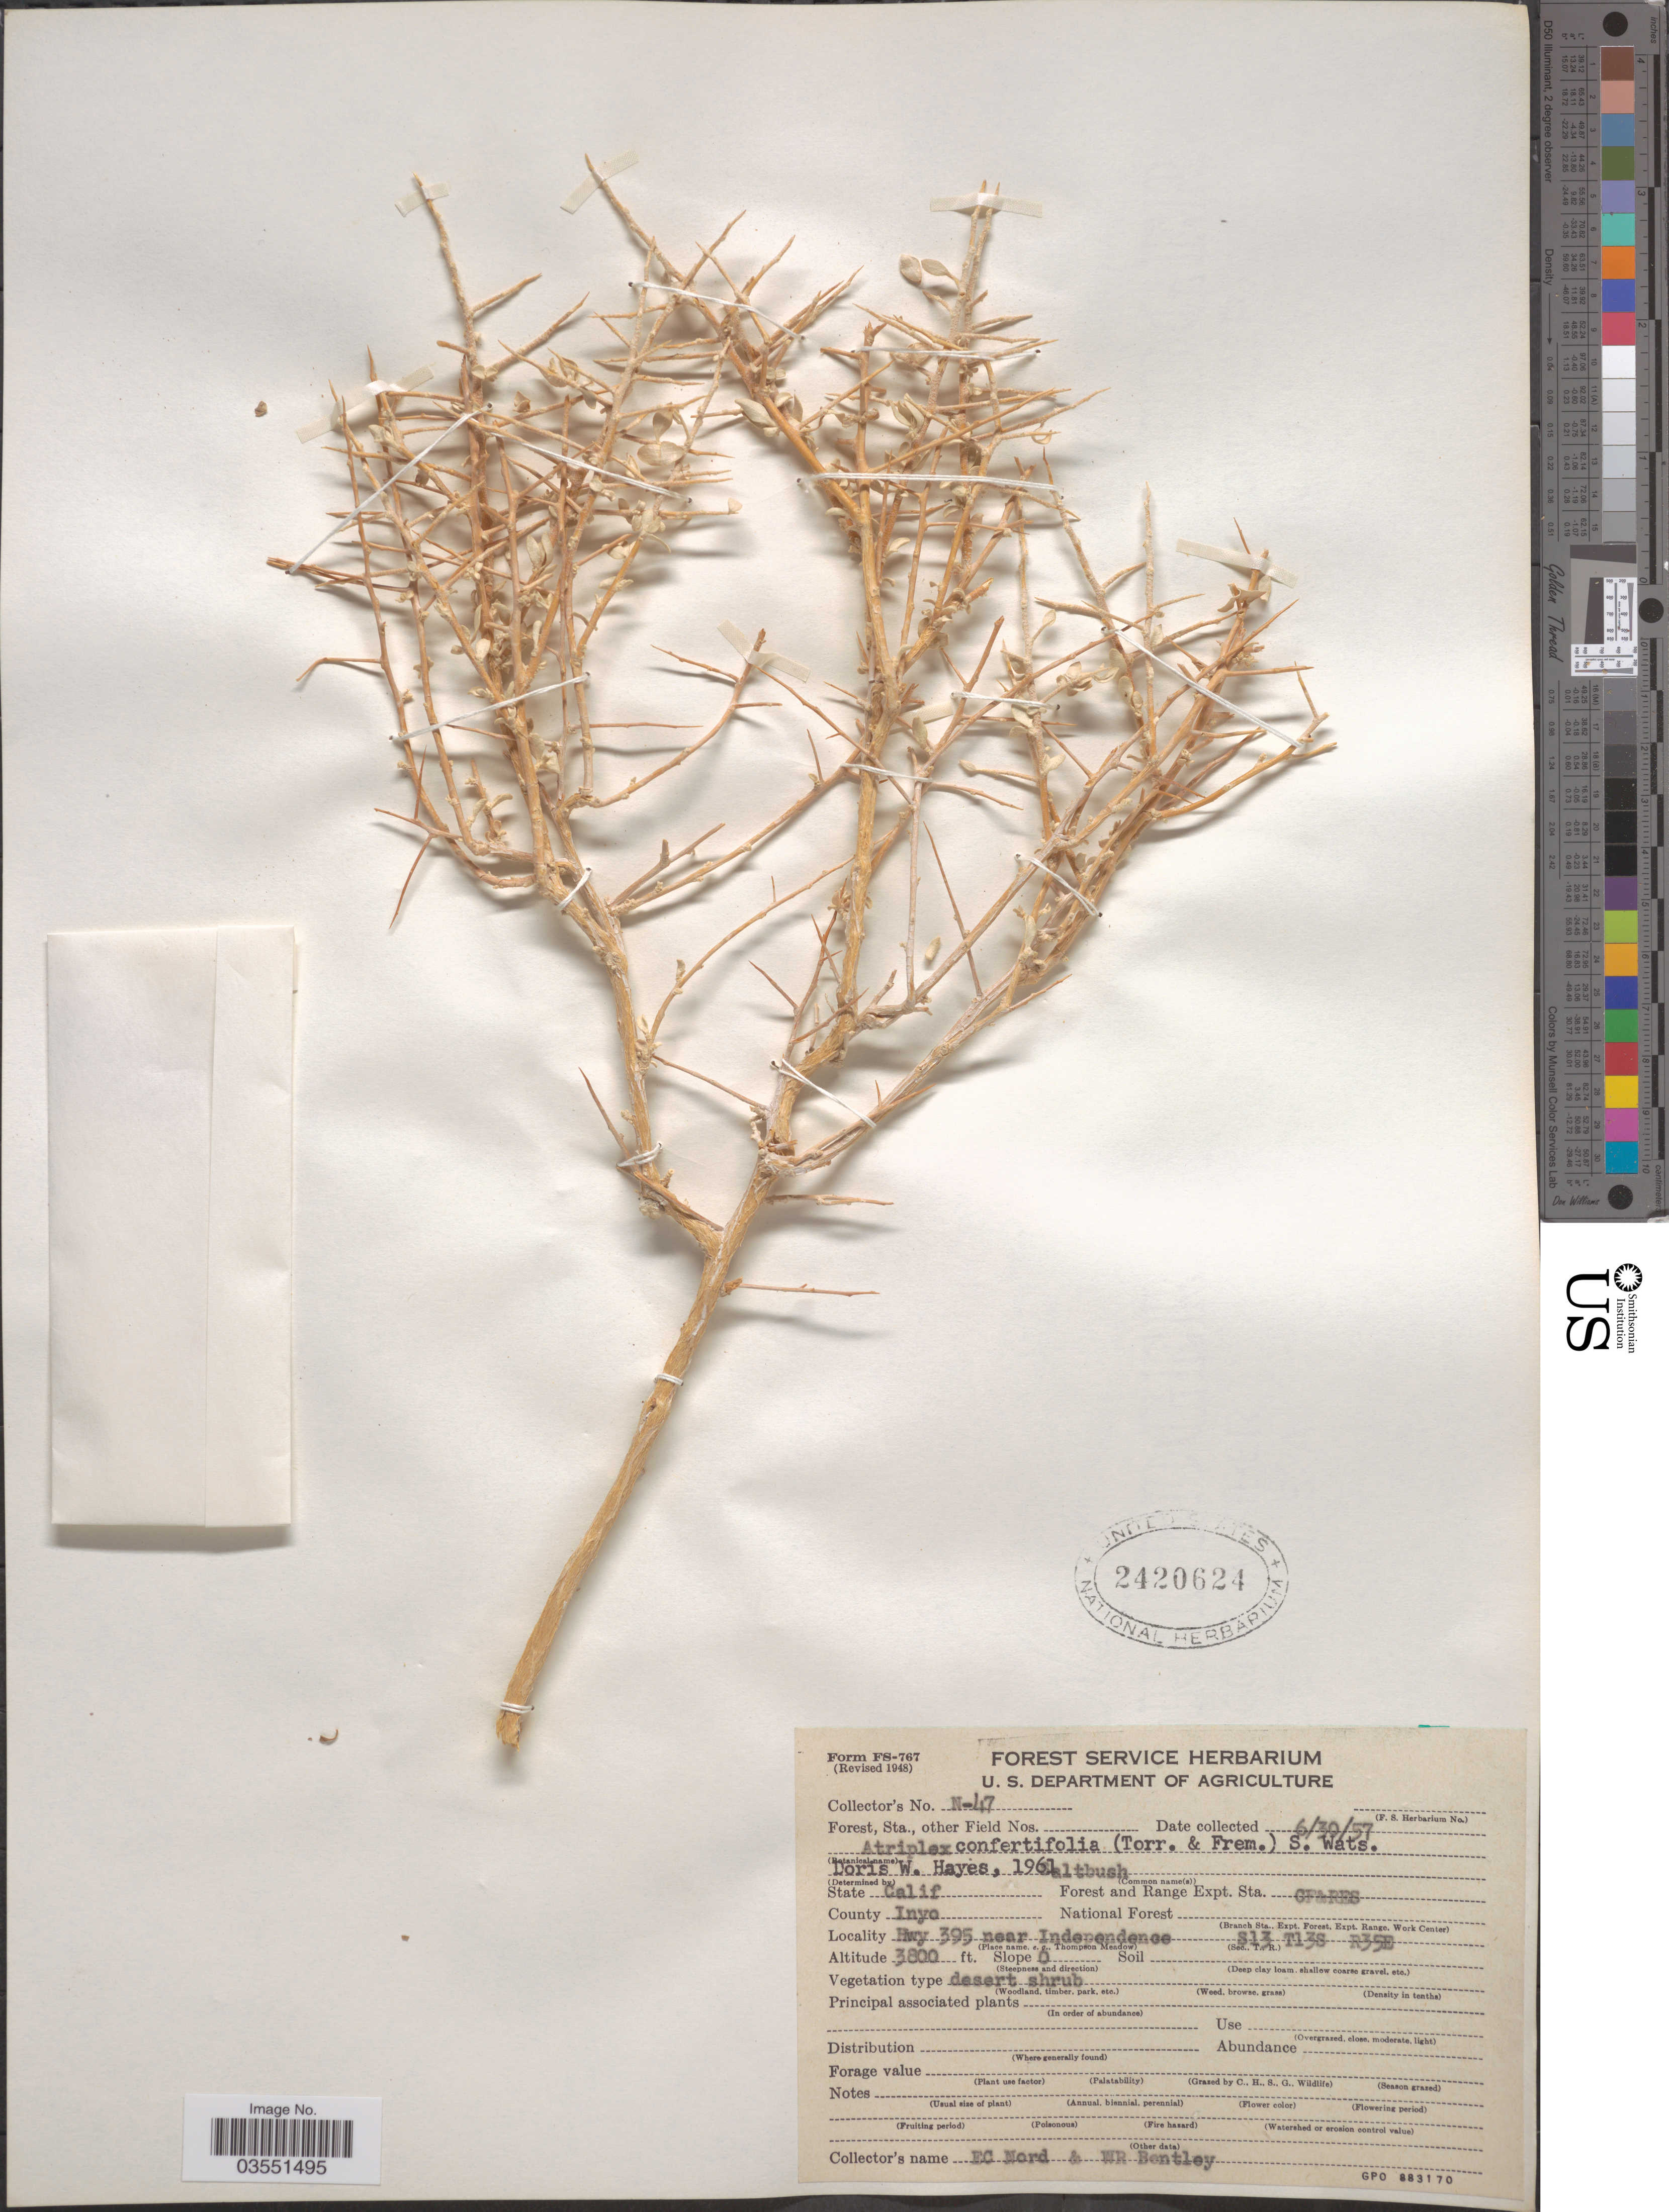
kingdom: Plantae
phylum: Tracheophyta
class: Magnoliopsida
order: Caryophyllales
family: Amaranthaceae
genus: Atriplex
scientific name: Atriplex confertifolia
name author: (Torr. & Frém.) S. Watson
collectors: E. Nord & W. Bentley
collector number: N-47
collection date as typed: Transcribed d/m/y: 30/6/57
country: United States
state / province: California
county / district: Inyo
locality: Forest and Range Expt. Sta. GF&Res. County Inyo. Hwy 395 near Independence S13 T13S R35E.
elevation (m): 1158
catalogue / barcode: US 2420624